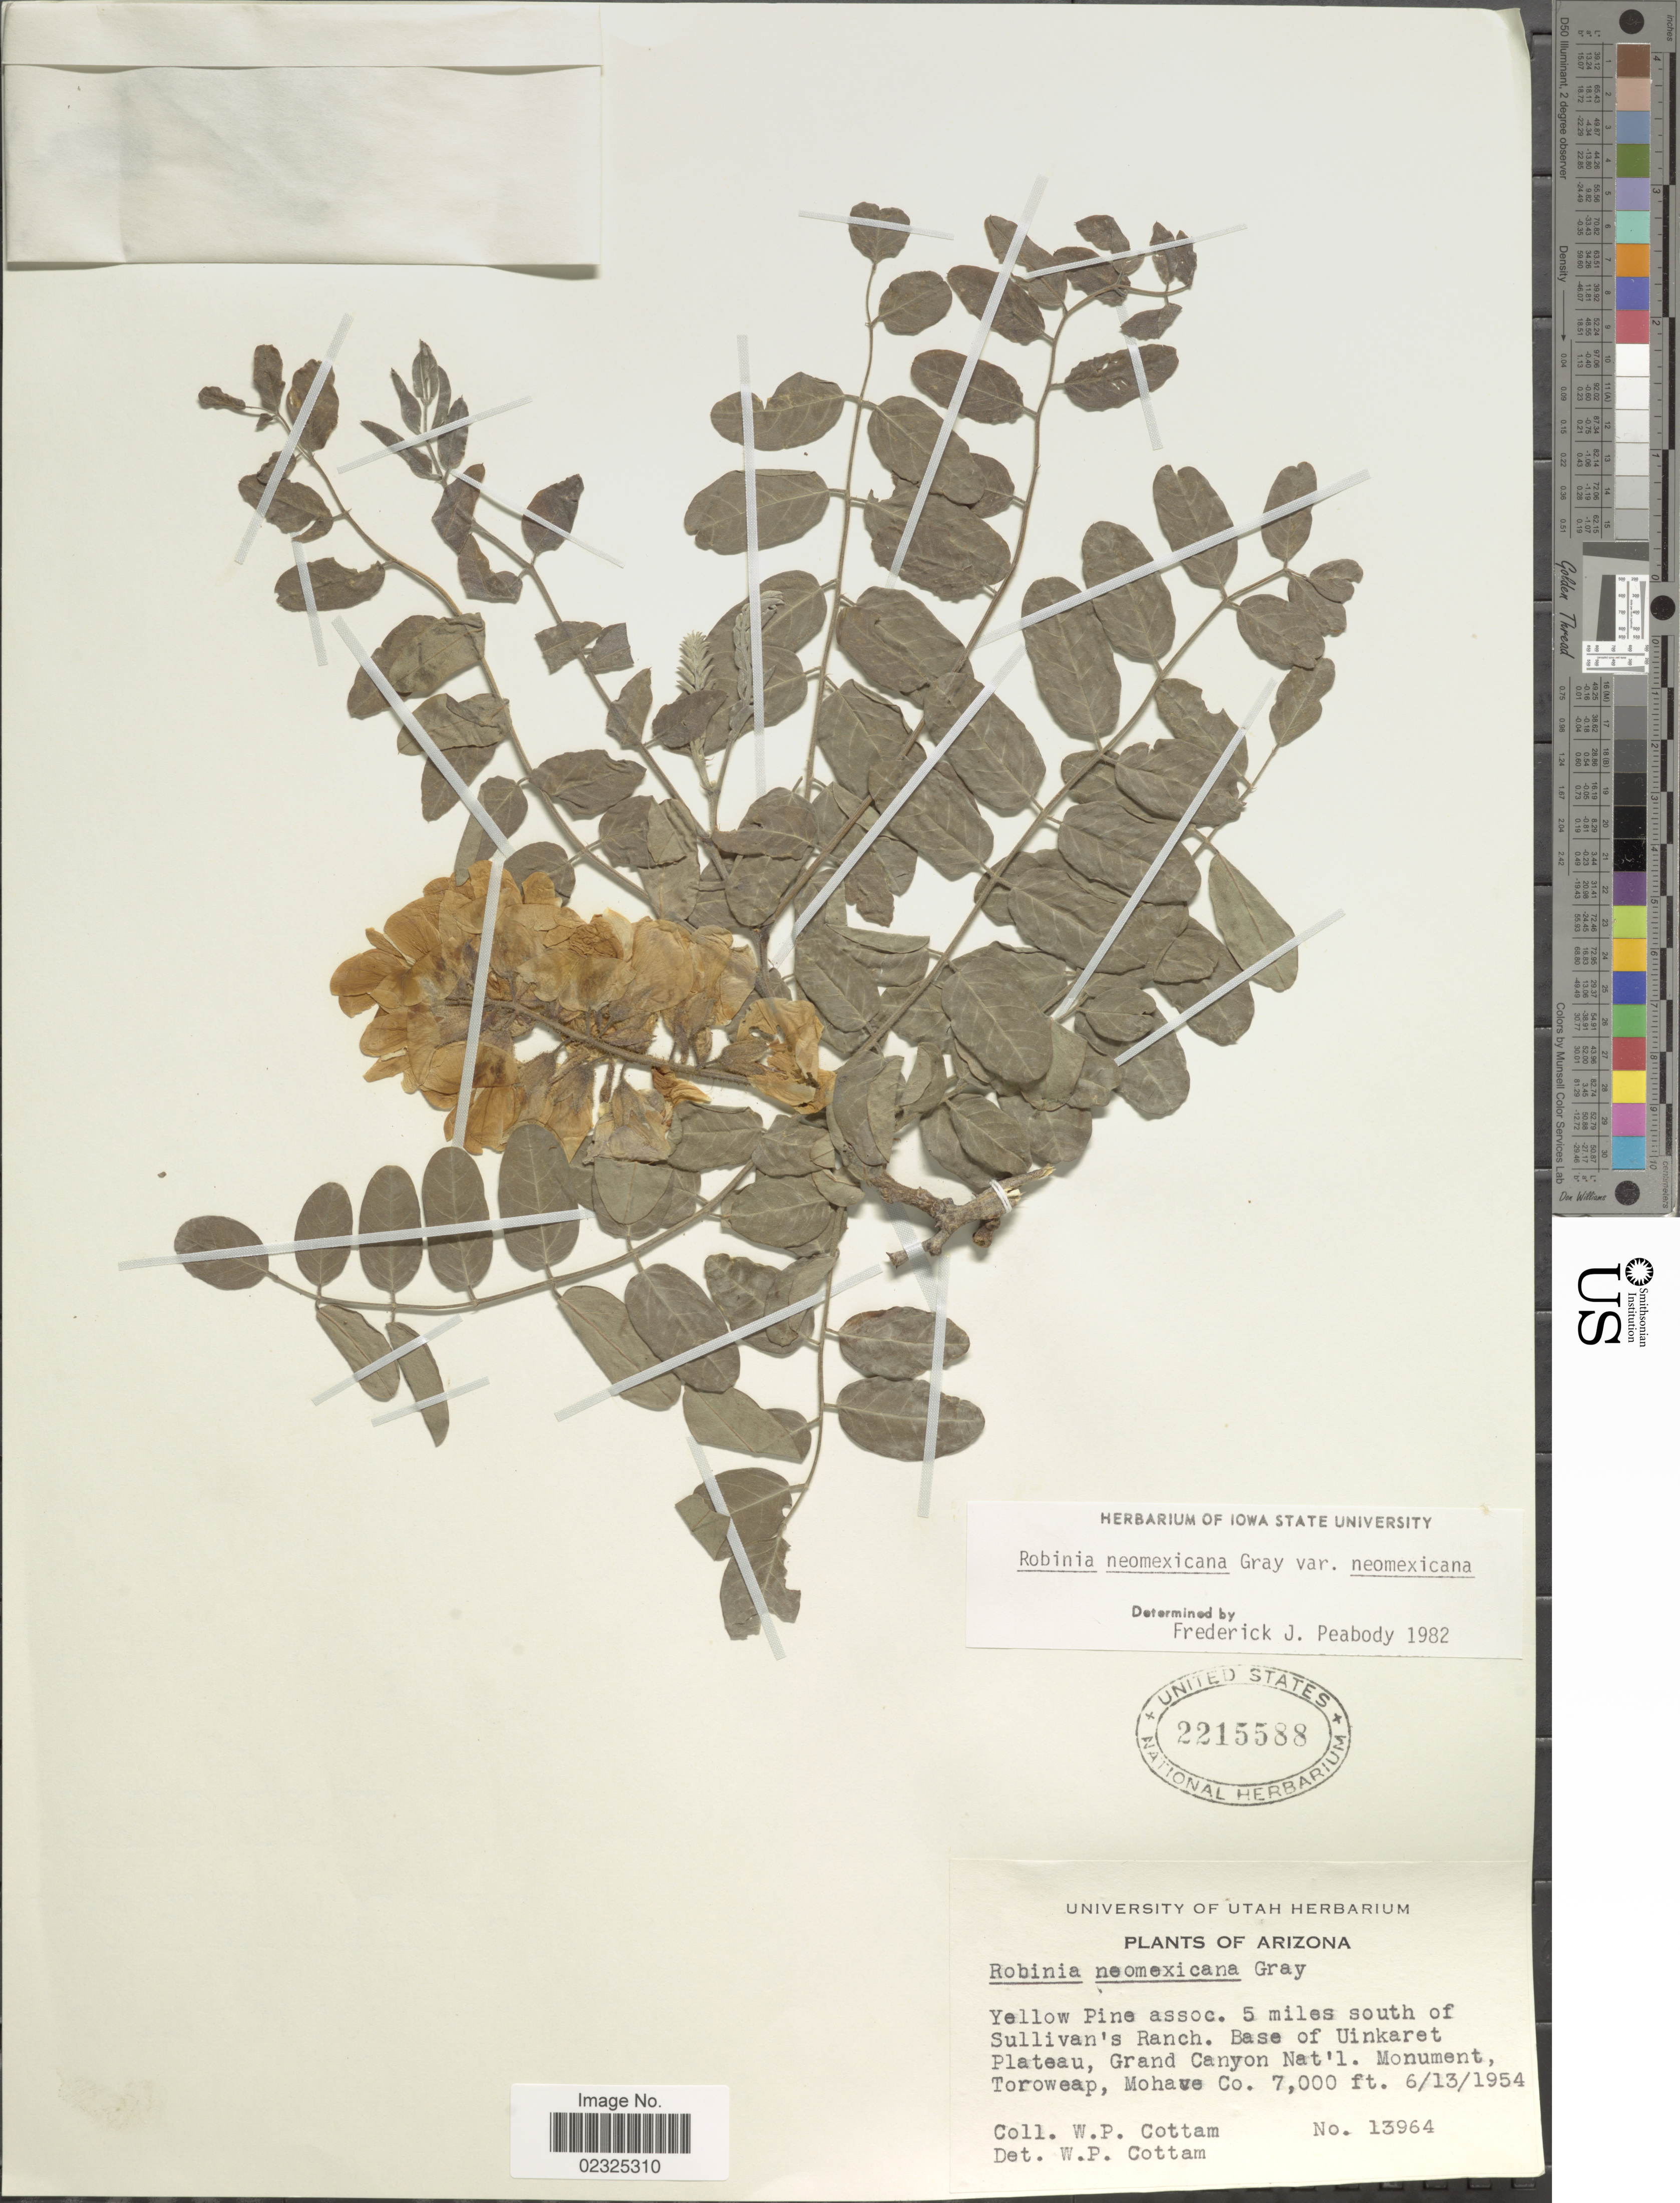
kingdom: Plantae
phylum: Tracheophyta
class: Magnoliopsida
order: Fabales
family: Fabaceae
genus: Robinia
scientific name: Robinia neomexicana var. neomexicana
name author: A. Gray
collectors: W. Cottam & W. Cottam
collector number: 13964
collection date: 1954-06-13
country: United States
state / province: Arizona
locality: Yellow Pine aasoc., 5 miles south of Sullivan's Ranch, Base of Uinkaret Plateau, Grand Canyon Nat'l. Monument, Toroweap, Mohave Co.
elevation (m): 2134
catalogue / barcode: US 2215588